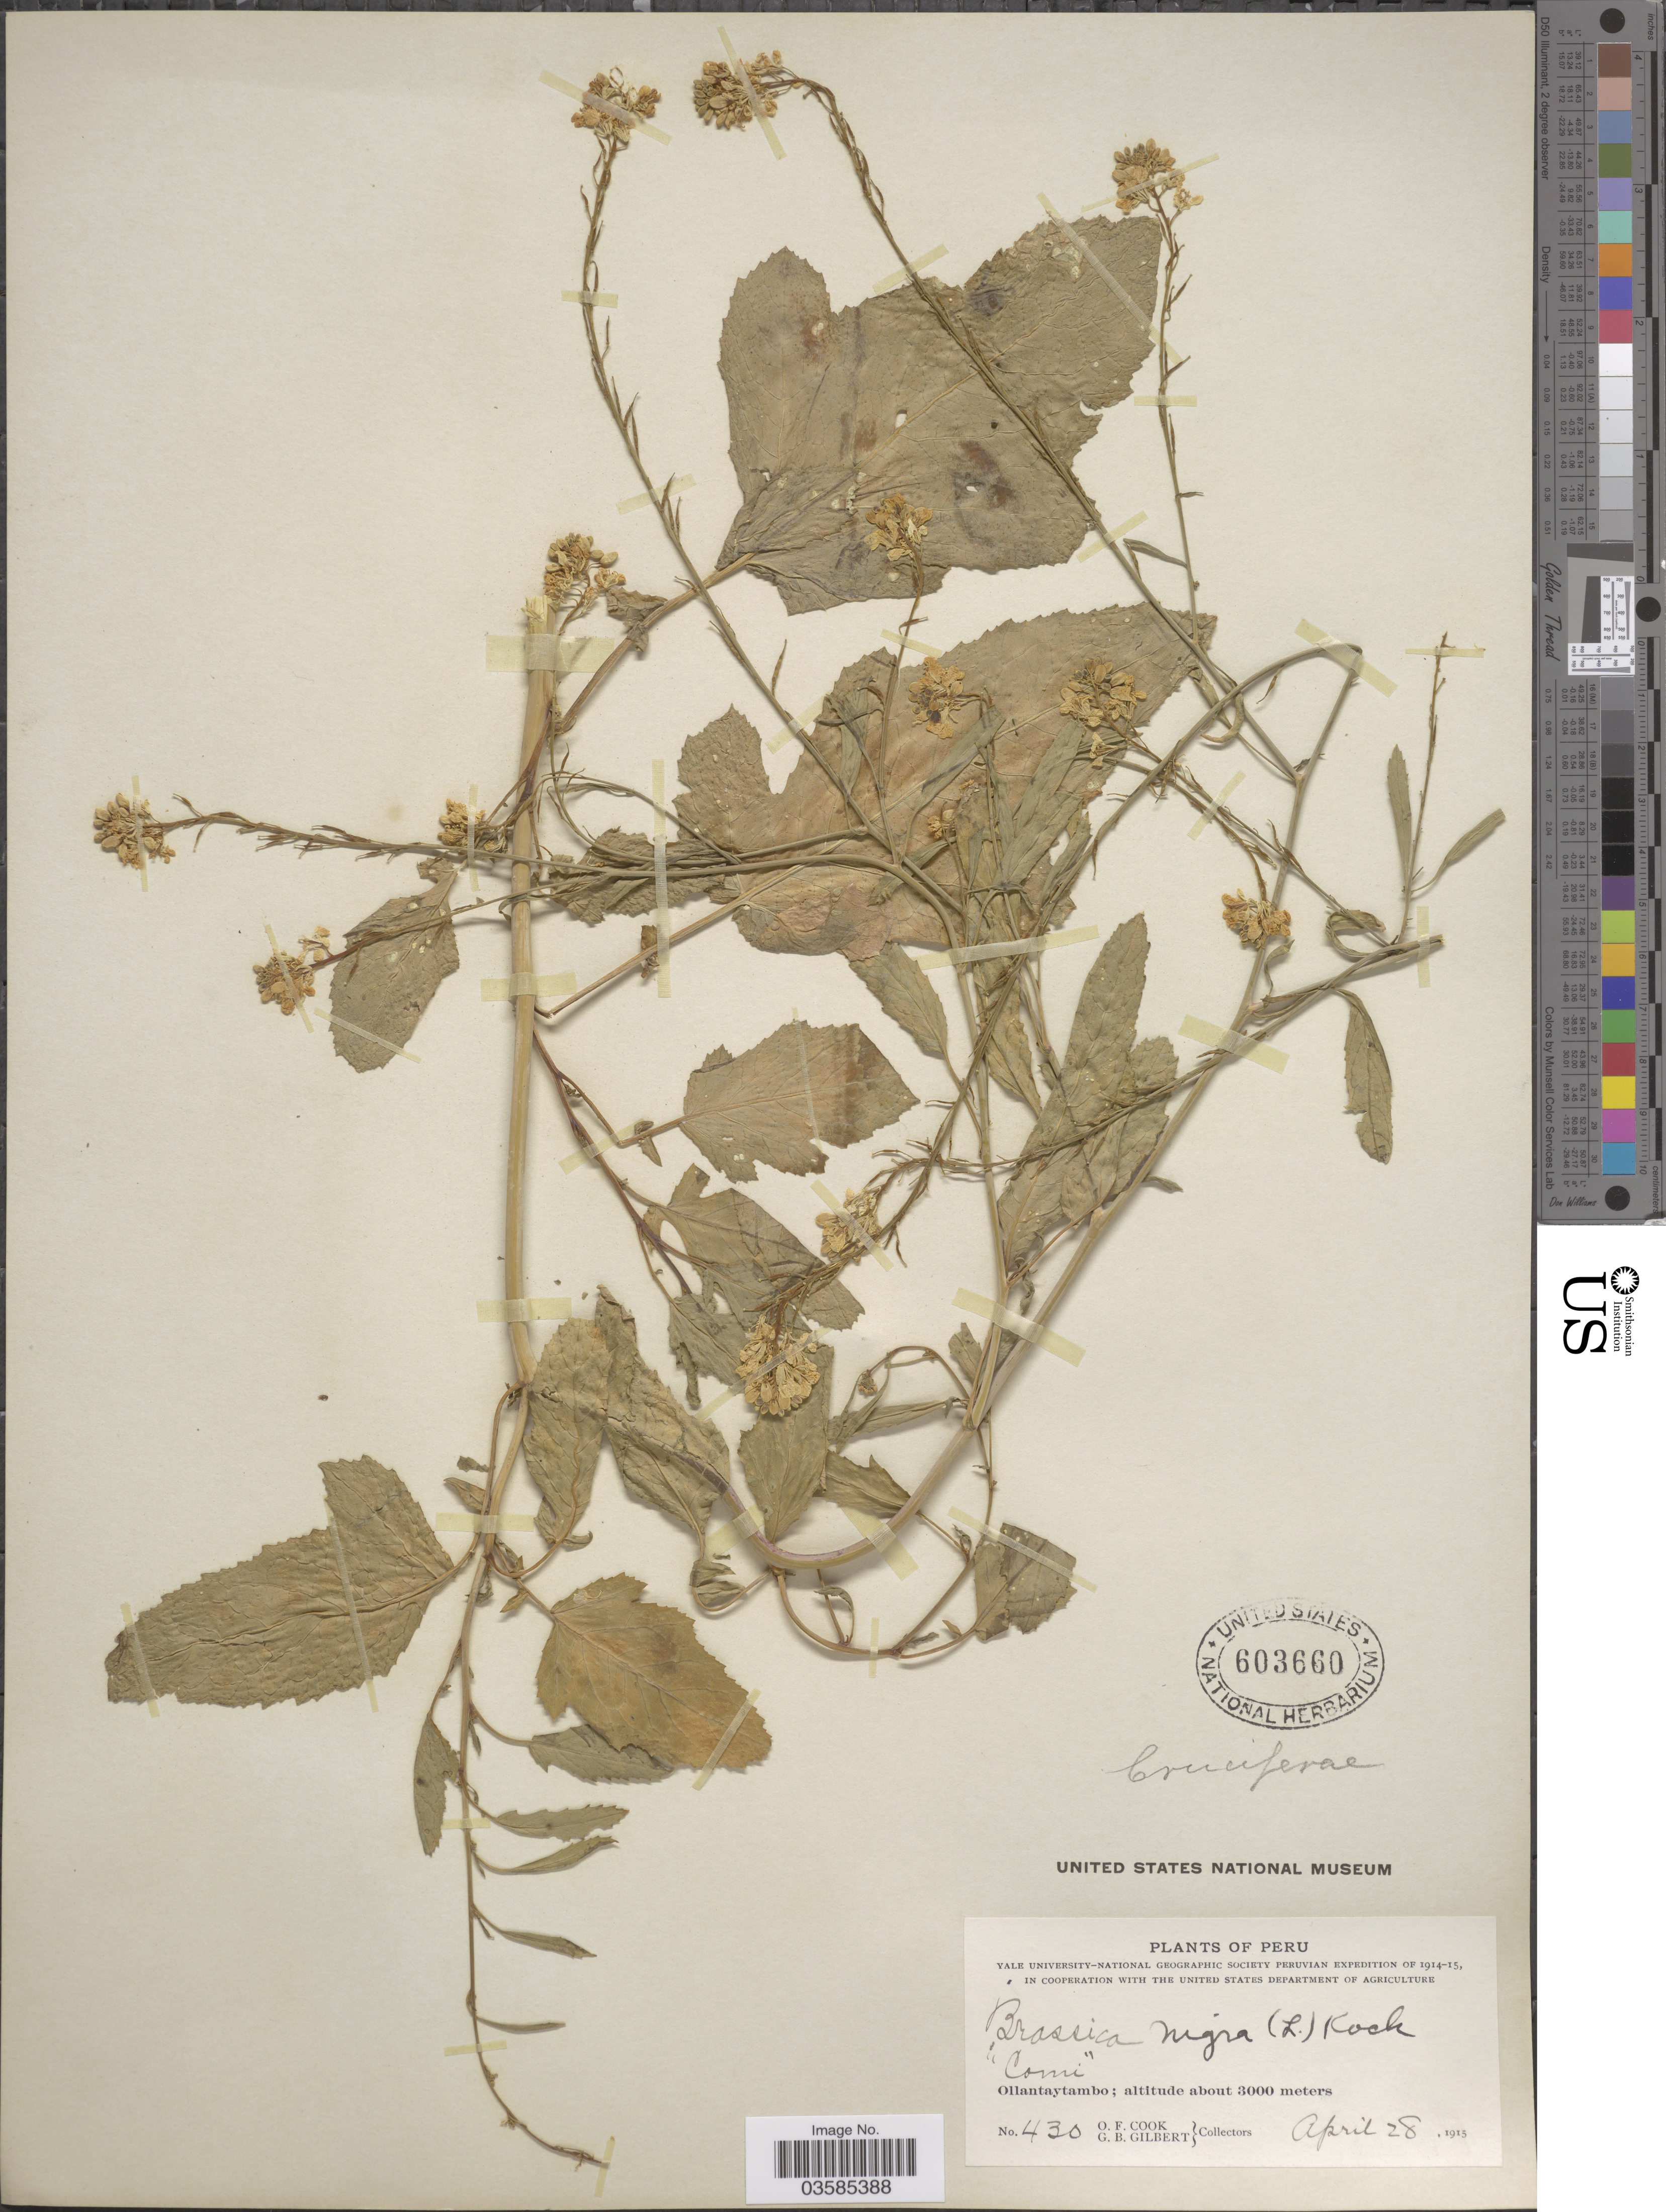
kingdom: Plantae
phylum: Tracheophyta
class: Magnoliopsida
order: Brassicales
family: Brassicaceae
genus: Brassica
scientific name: Brassica nigra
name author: (L.) W.D.J. Koch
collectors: O. F. Cook & G. B. Gilbert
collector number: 430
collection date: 1915-04-28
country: Peru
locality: Ollantaytambo.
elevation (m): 3000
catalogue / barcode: US 603660